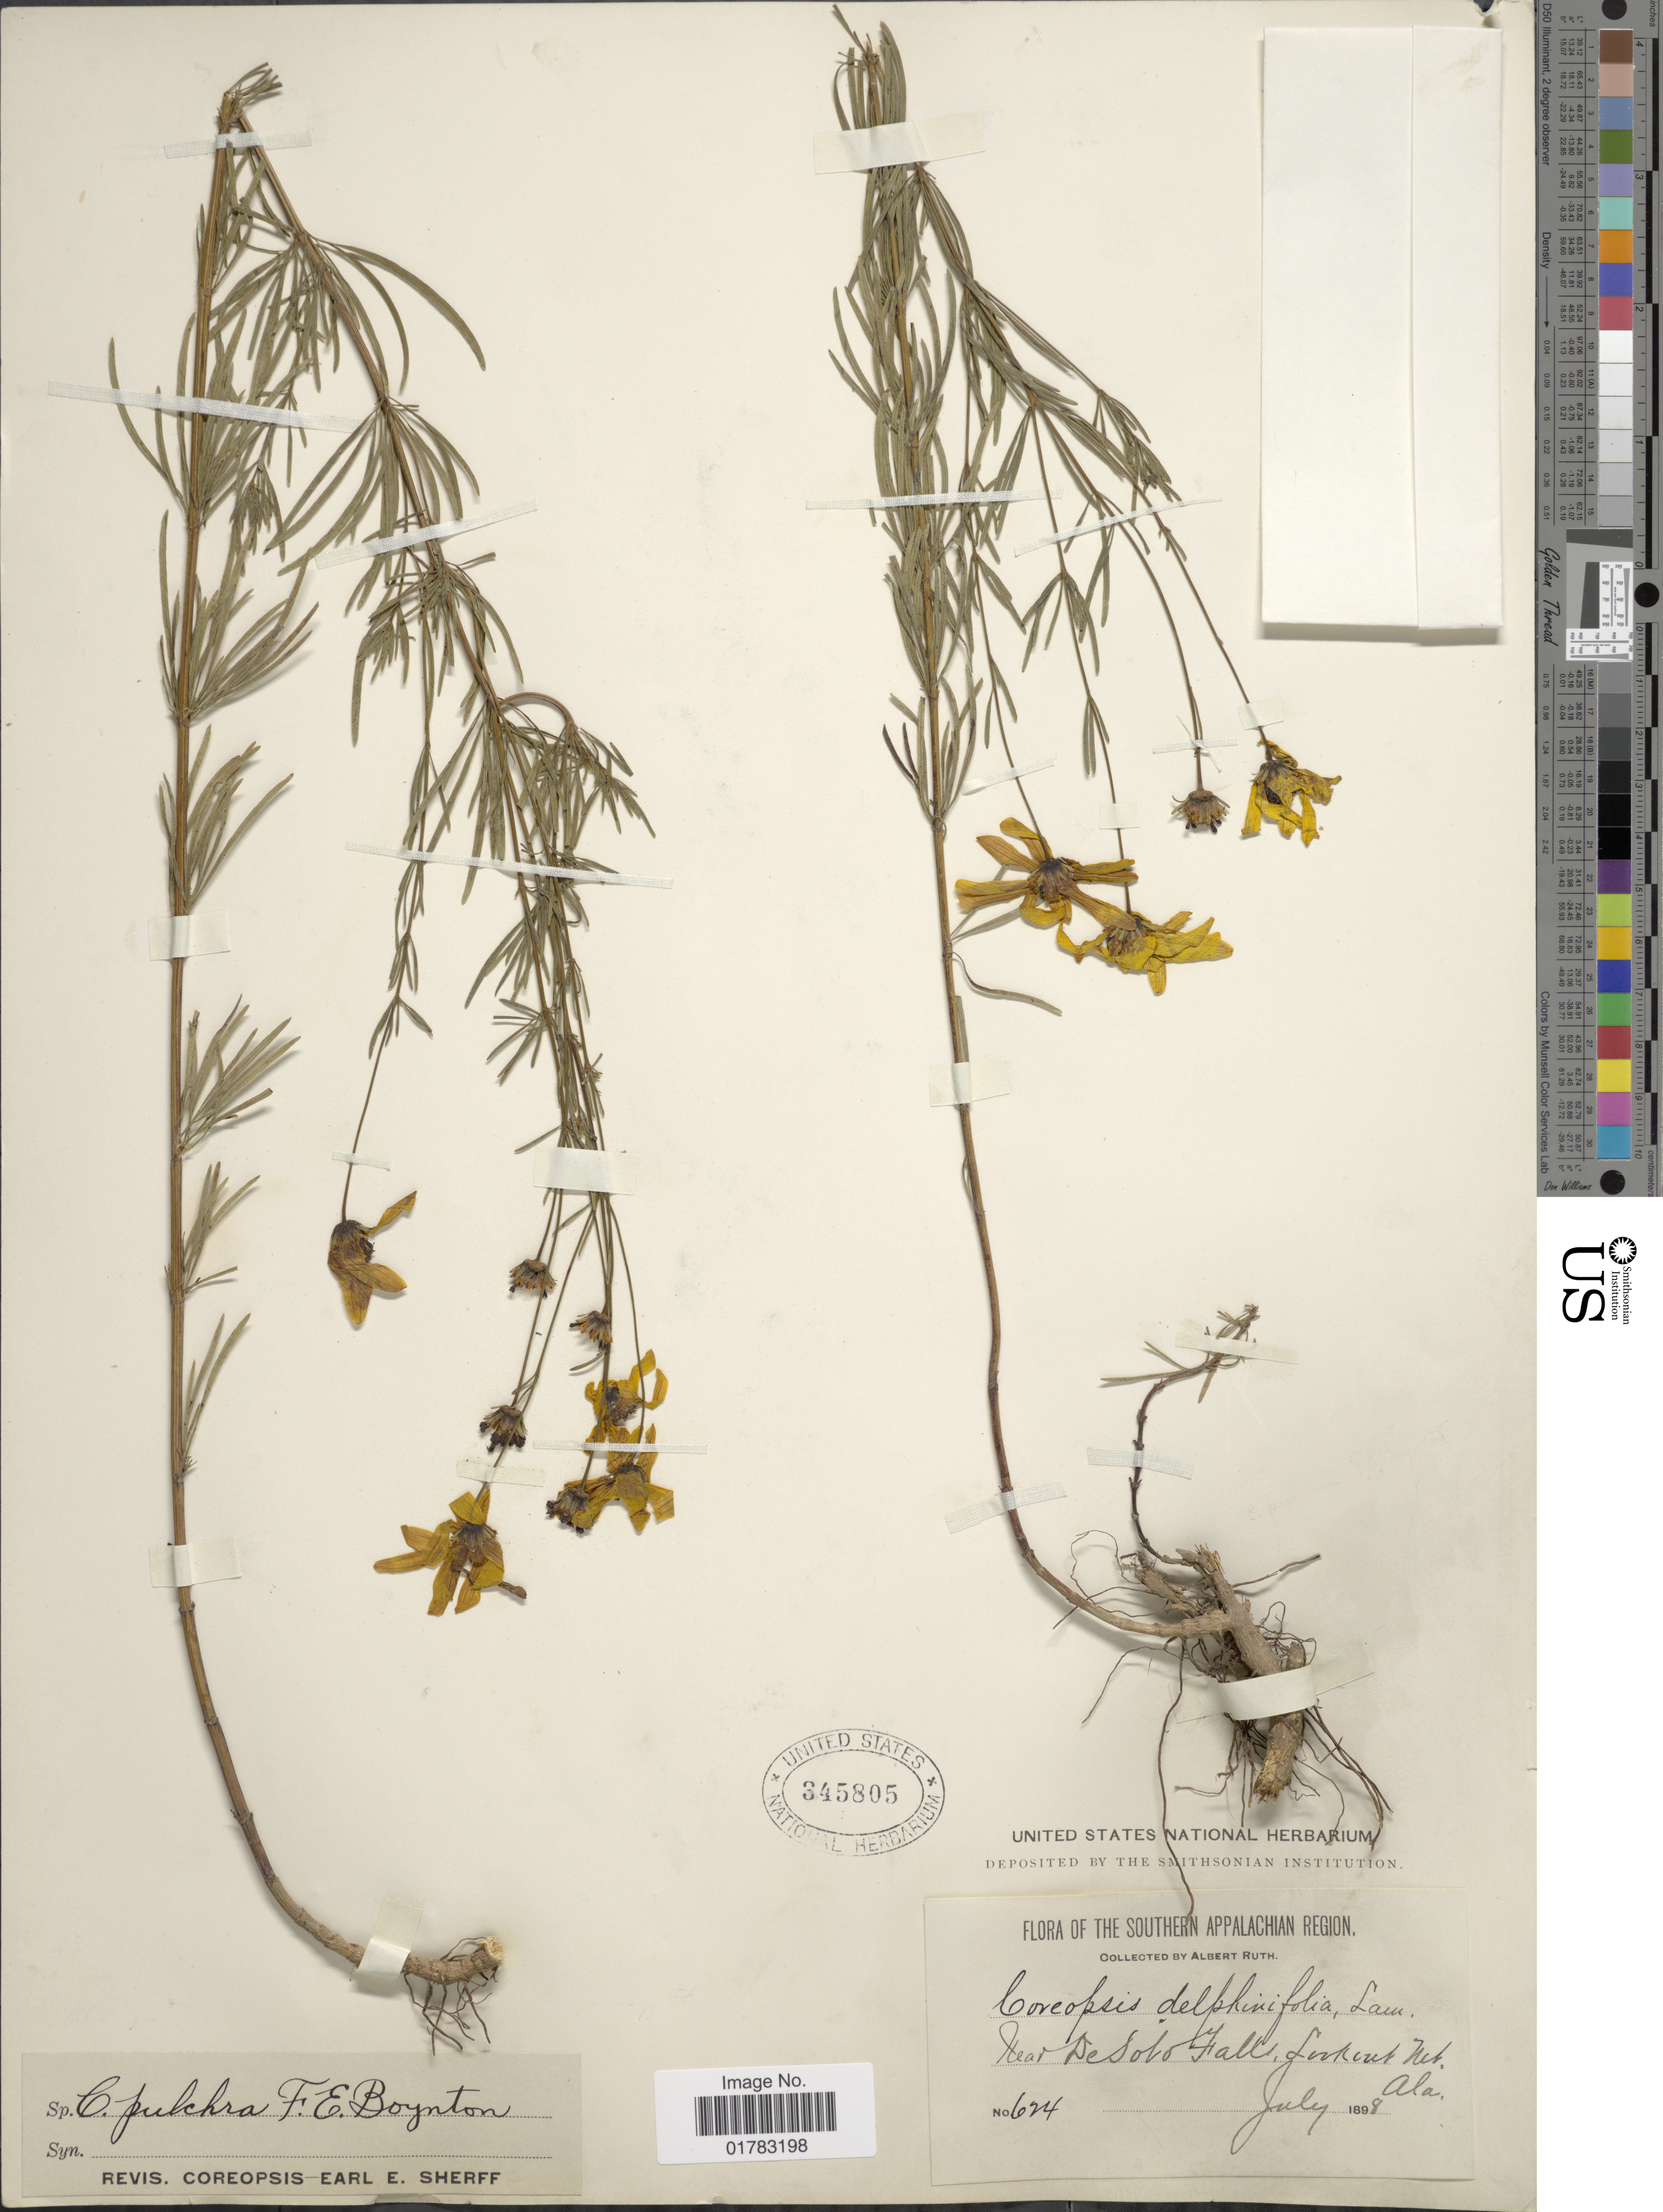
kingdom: Plantae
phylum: Tracheophyta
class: Magnoliopsida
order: Asterales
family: Asteraceae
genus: Coreopsis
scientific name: Coreopsis pulchra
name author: Boynton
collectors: A. Ruth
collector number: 624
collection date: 1898-07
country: United States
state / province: Alabama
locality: Near Desobo Falls, Lookout Mt.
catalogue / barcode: US 345805